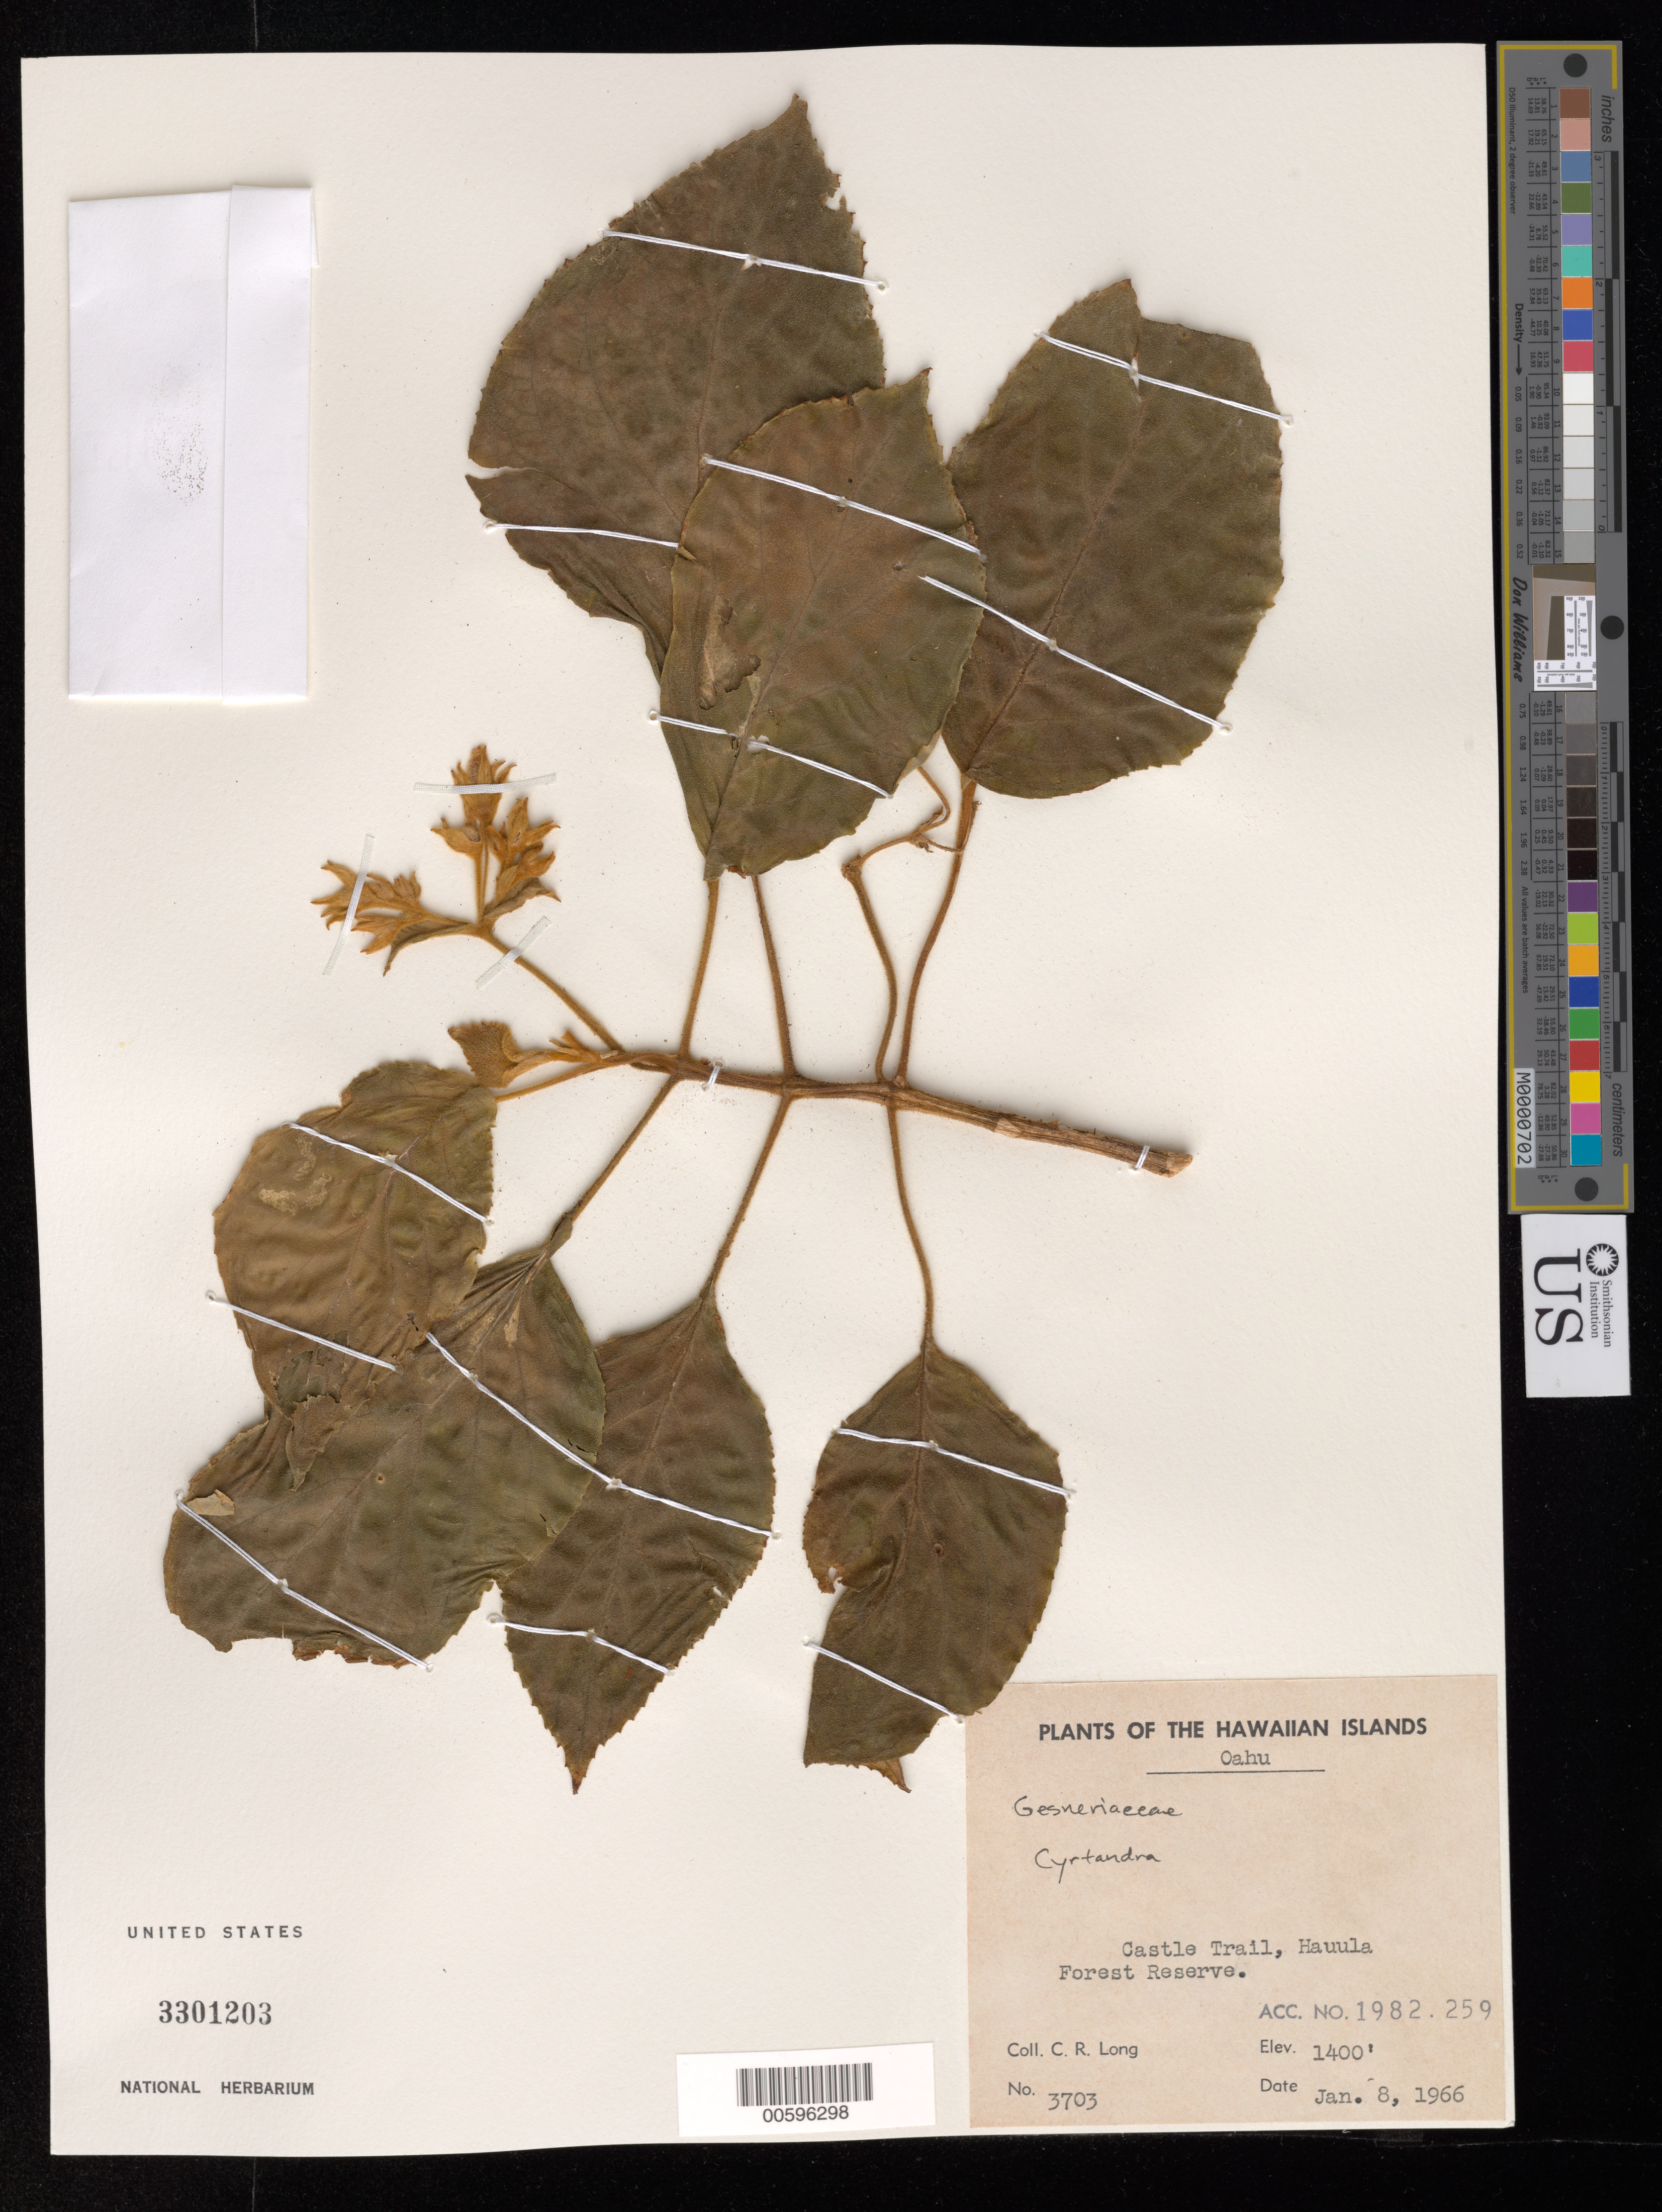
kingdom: Plantae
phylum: Tracheophyta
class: Magnoliopsida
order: Lamiales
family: Gesneriaceae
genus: Cyrtandra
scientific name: Cyrtandra sp.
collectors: C. Long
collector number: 3703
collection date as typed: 8 Jan 1966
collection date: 1966-01-08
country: United States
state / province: Hawaii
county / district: Honolulu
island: Oahu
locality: Castle Trail, Hauula For Res.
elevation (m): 427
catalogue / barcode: US 3301203